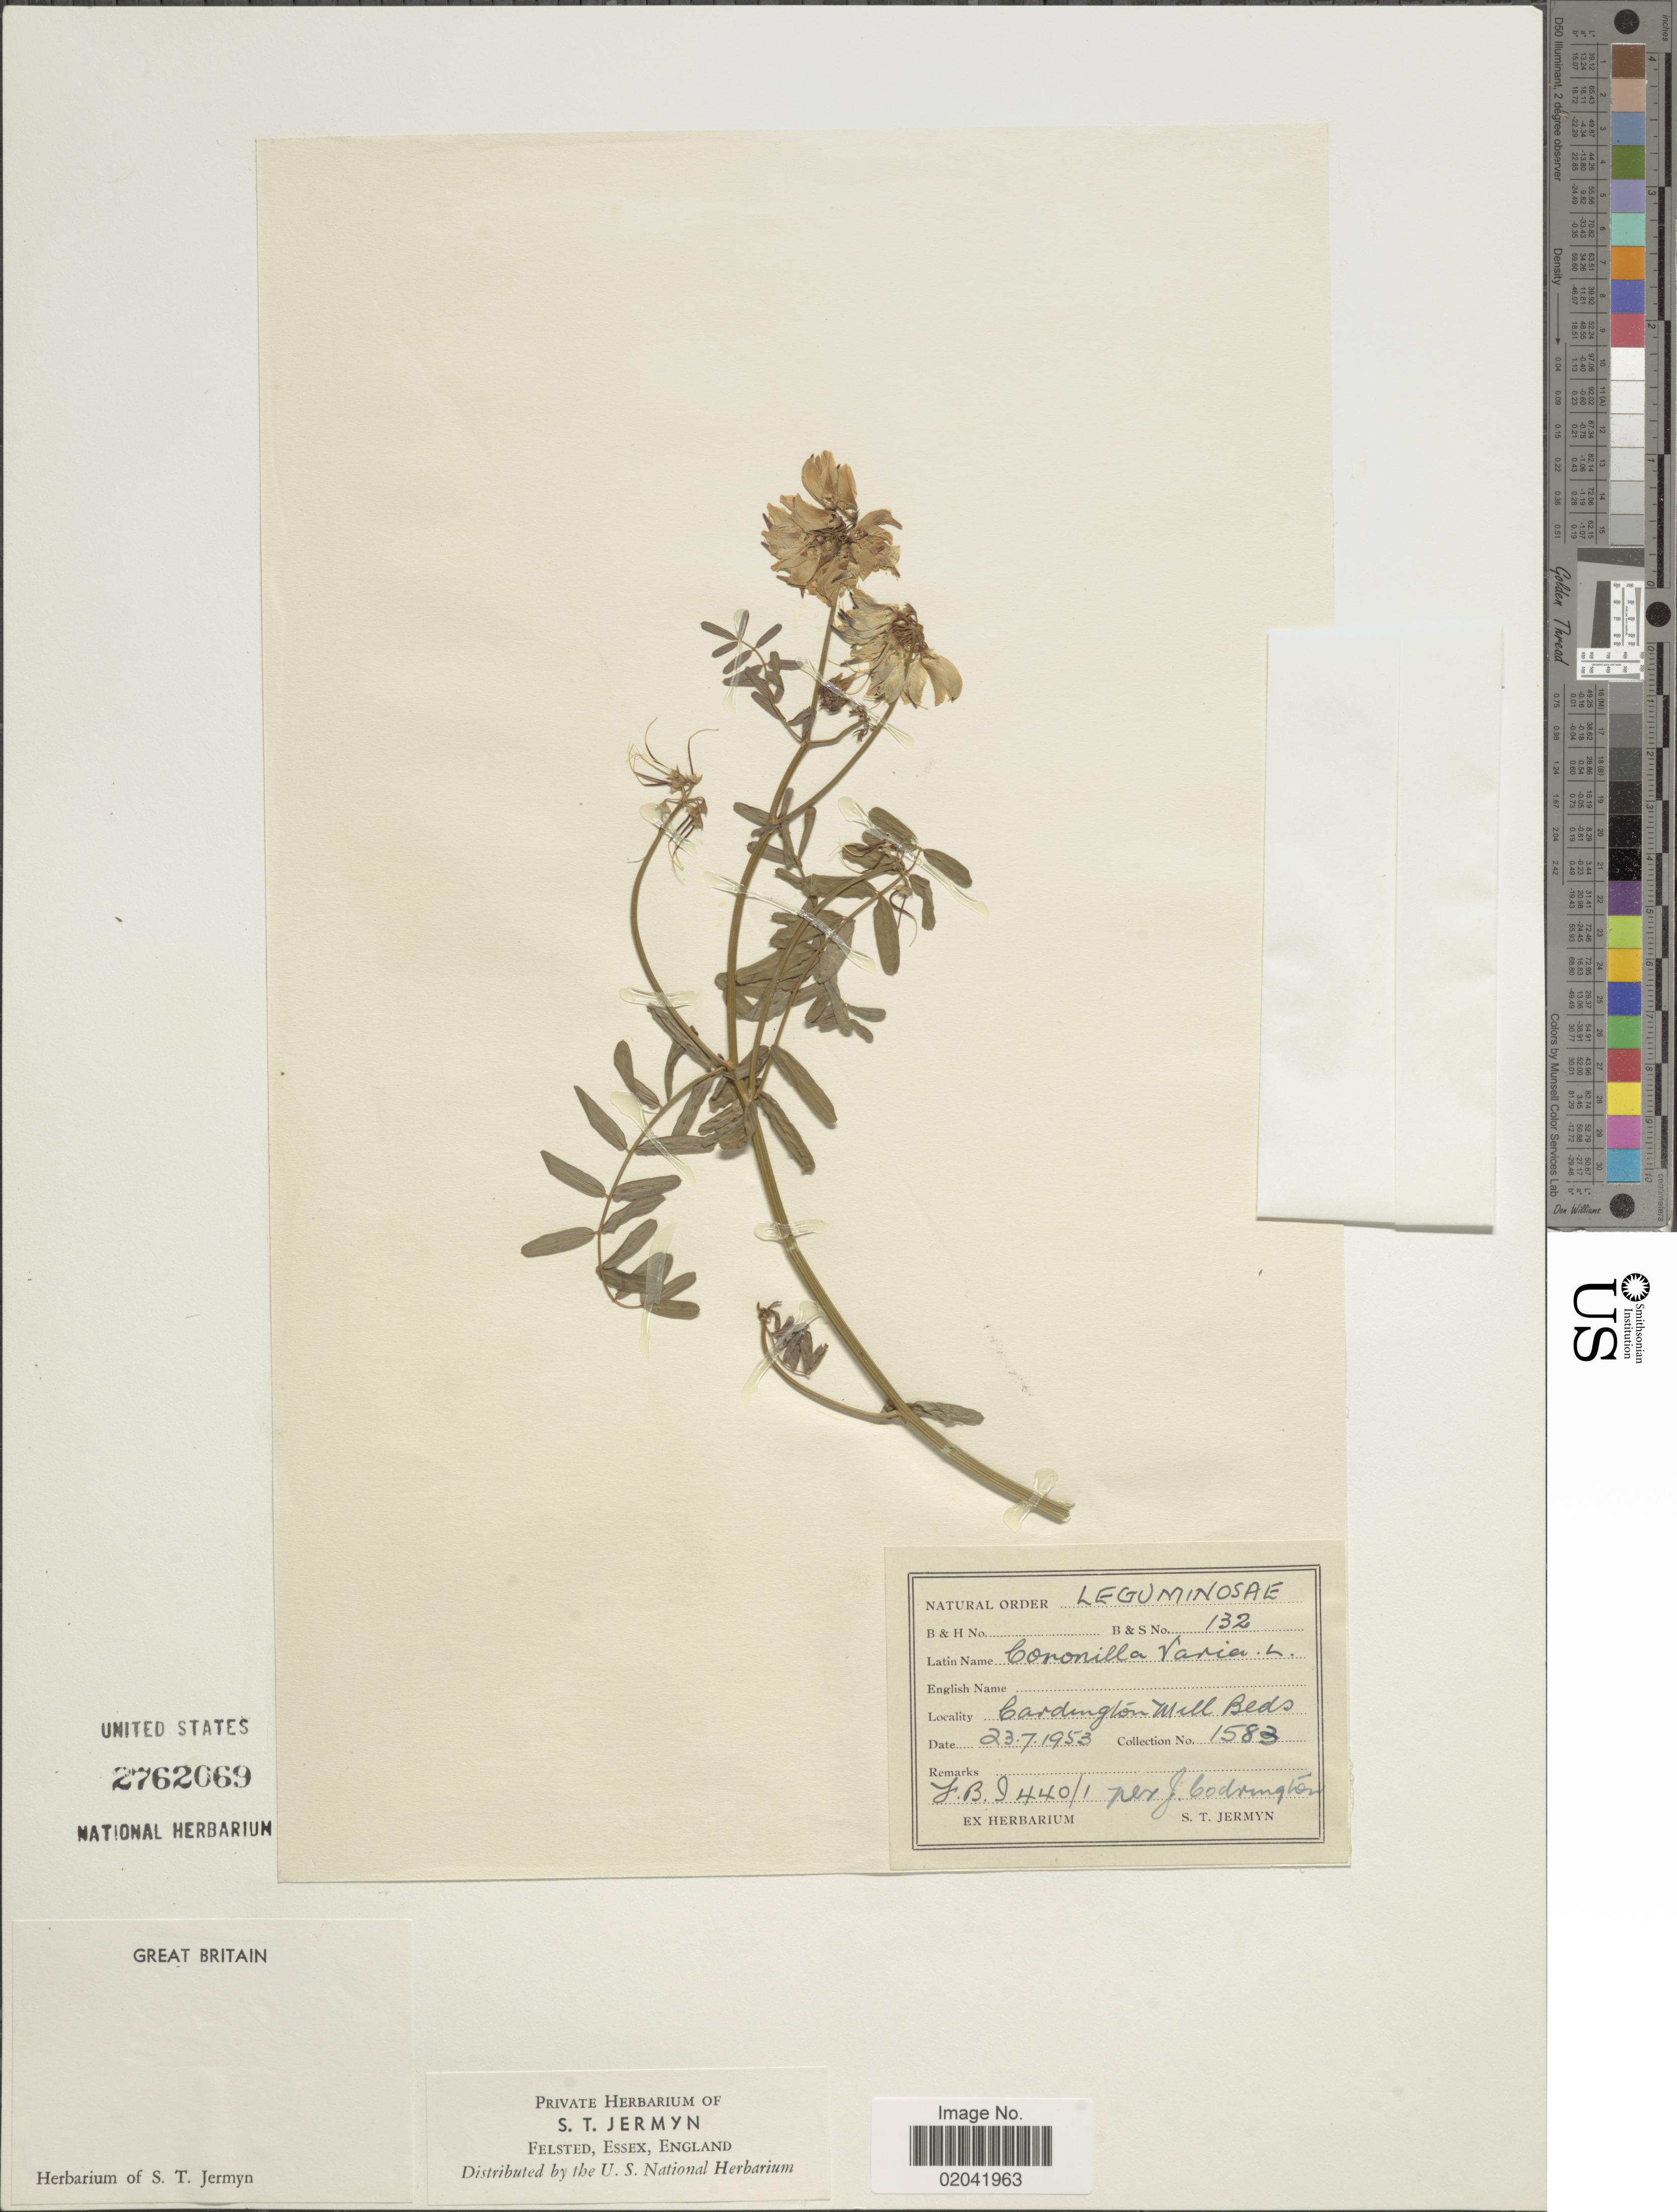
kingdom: Plantae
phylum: Tracheophyta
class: Magnoliopsida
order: Fabales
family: Fabaceae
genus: Coronilla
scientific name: Coronilla varia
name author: L.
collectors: S. Jermyn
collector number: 1583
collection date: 1953-07-23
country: United Kingdom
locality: Great Britain, Cardington Mell Beds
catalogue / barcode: US 2762069